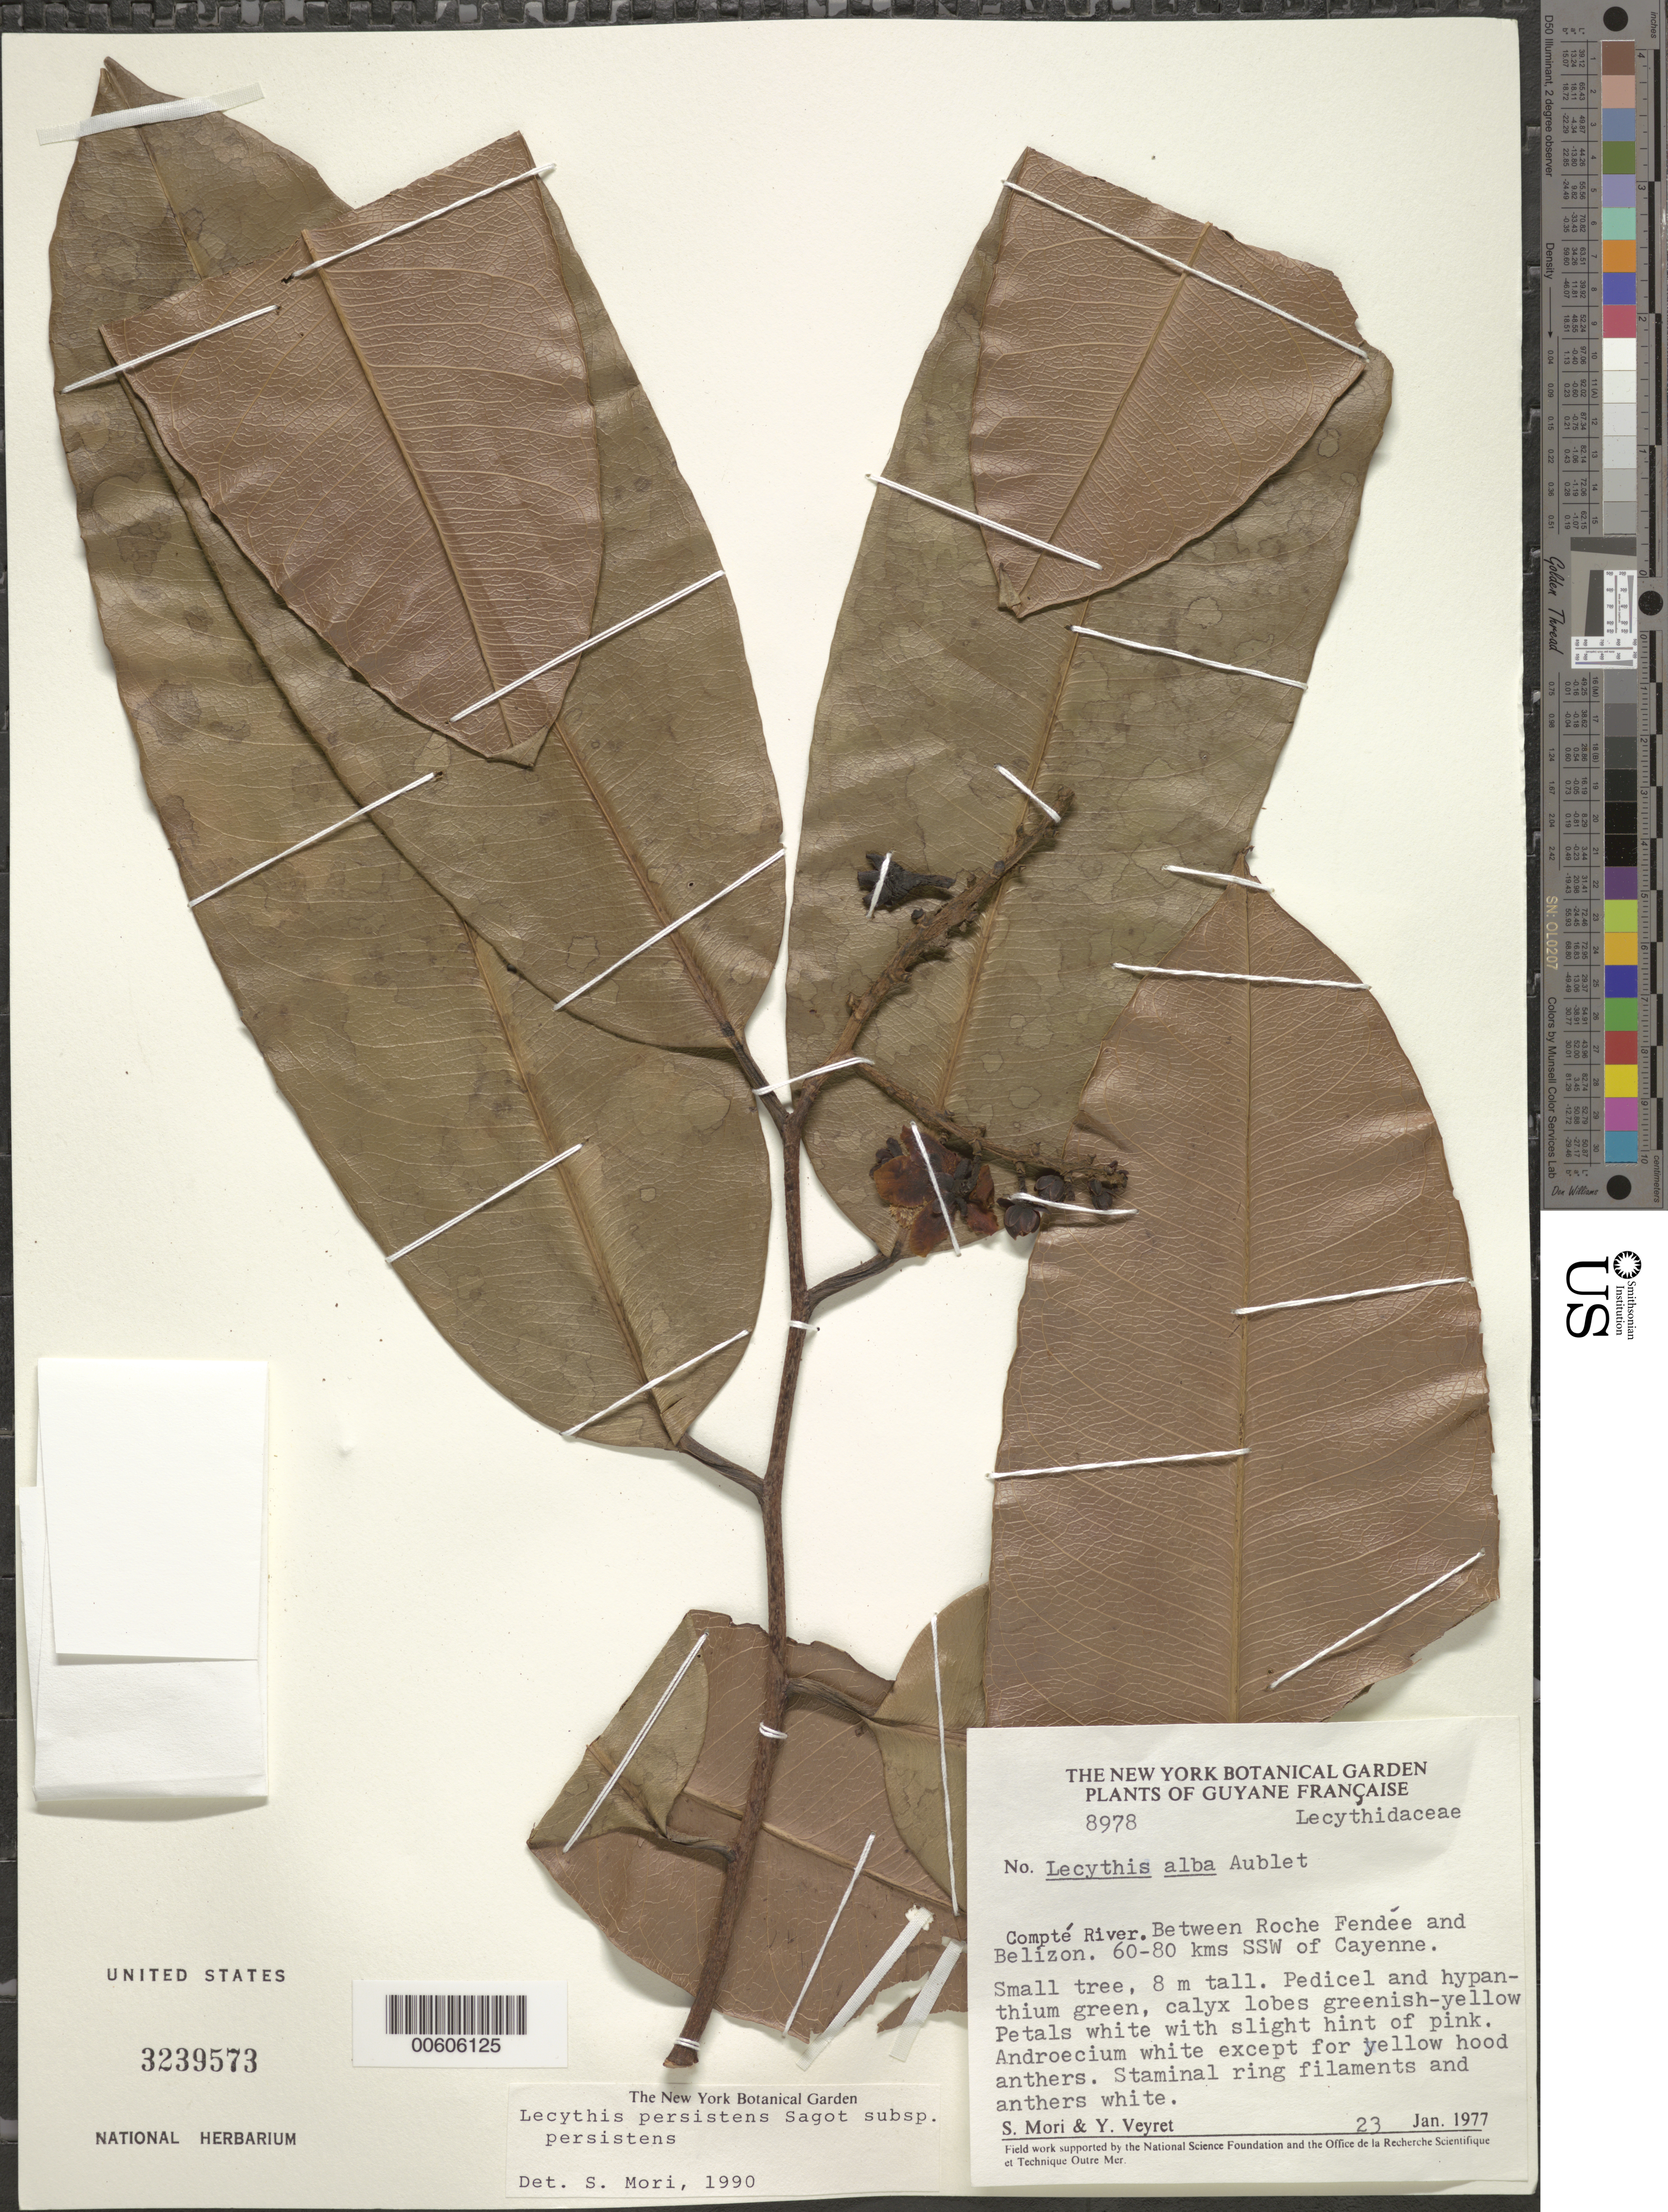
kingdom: Plantae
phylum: Tracheophyta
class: Magnoliopsida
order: Ericales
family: Lecythidaceae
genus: Lecythis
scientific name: Lecythis persistens subsp. persistens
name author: Sagot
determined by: Mori, Scott A.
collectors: S. Mori & Y. Veyret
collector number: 8978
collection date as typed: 23-Jan-77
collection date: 1977-01-23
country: French Guiana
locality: Comté River, between Roche Fendee and Belizon, 60-80 km S Cayenne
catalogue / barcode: US 3239573